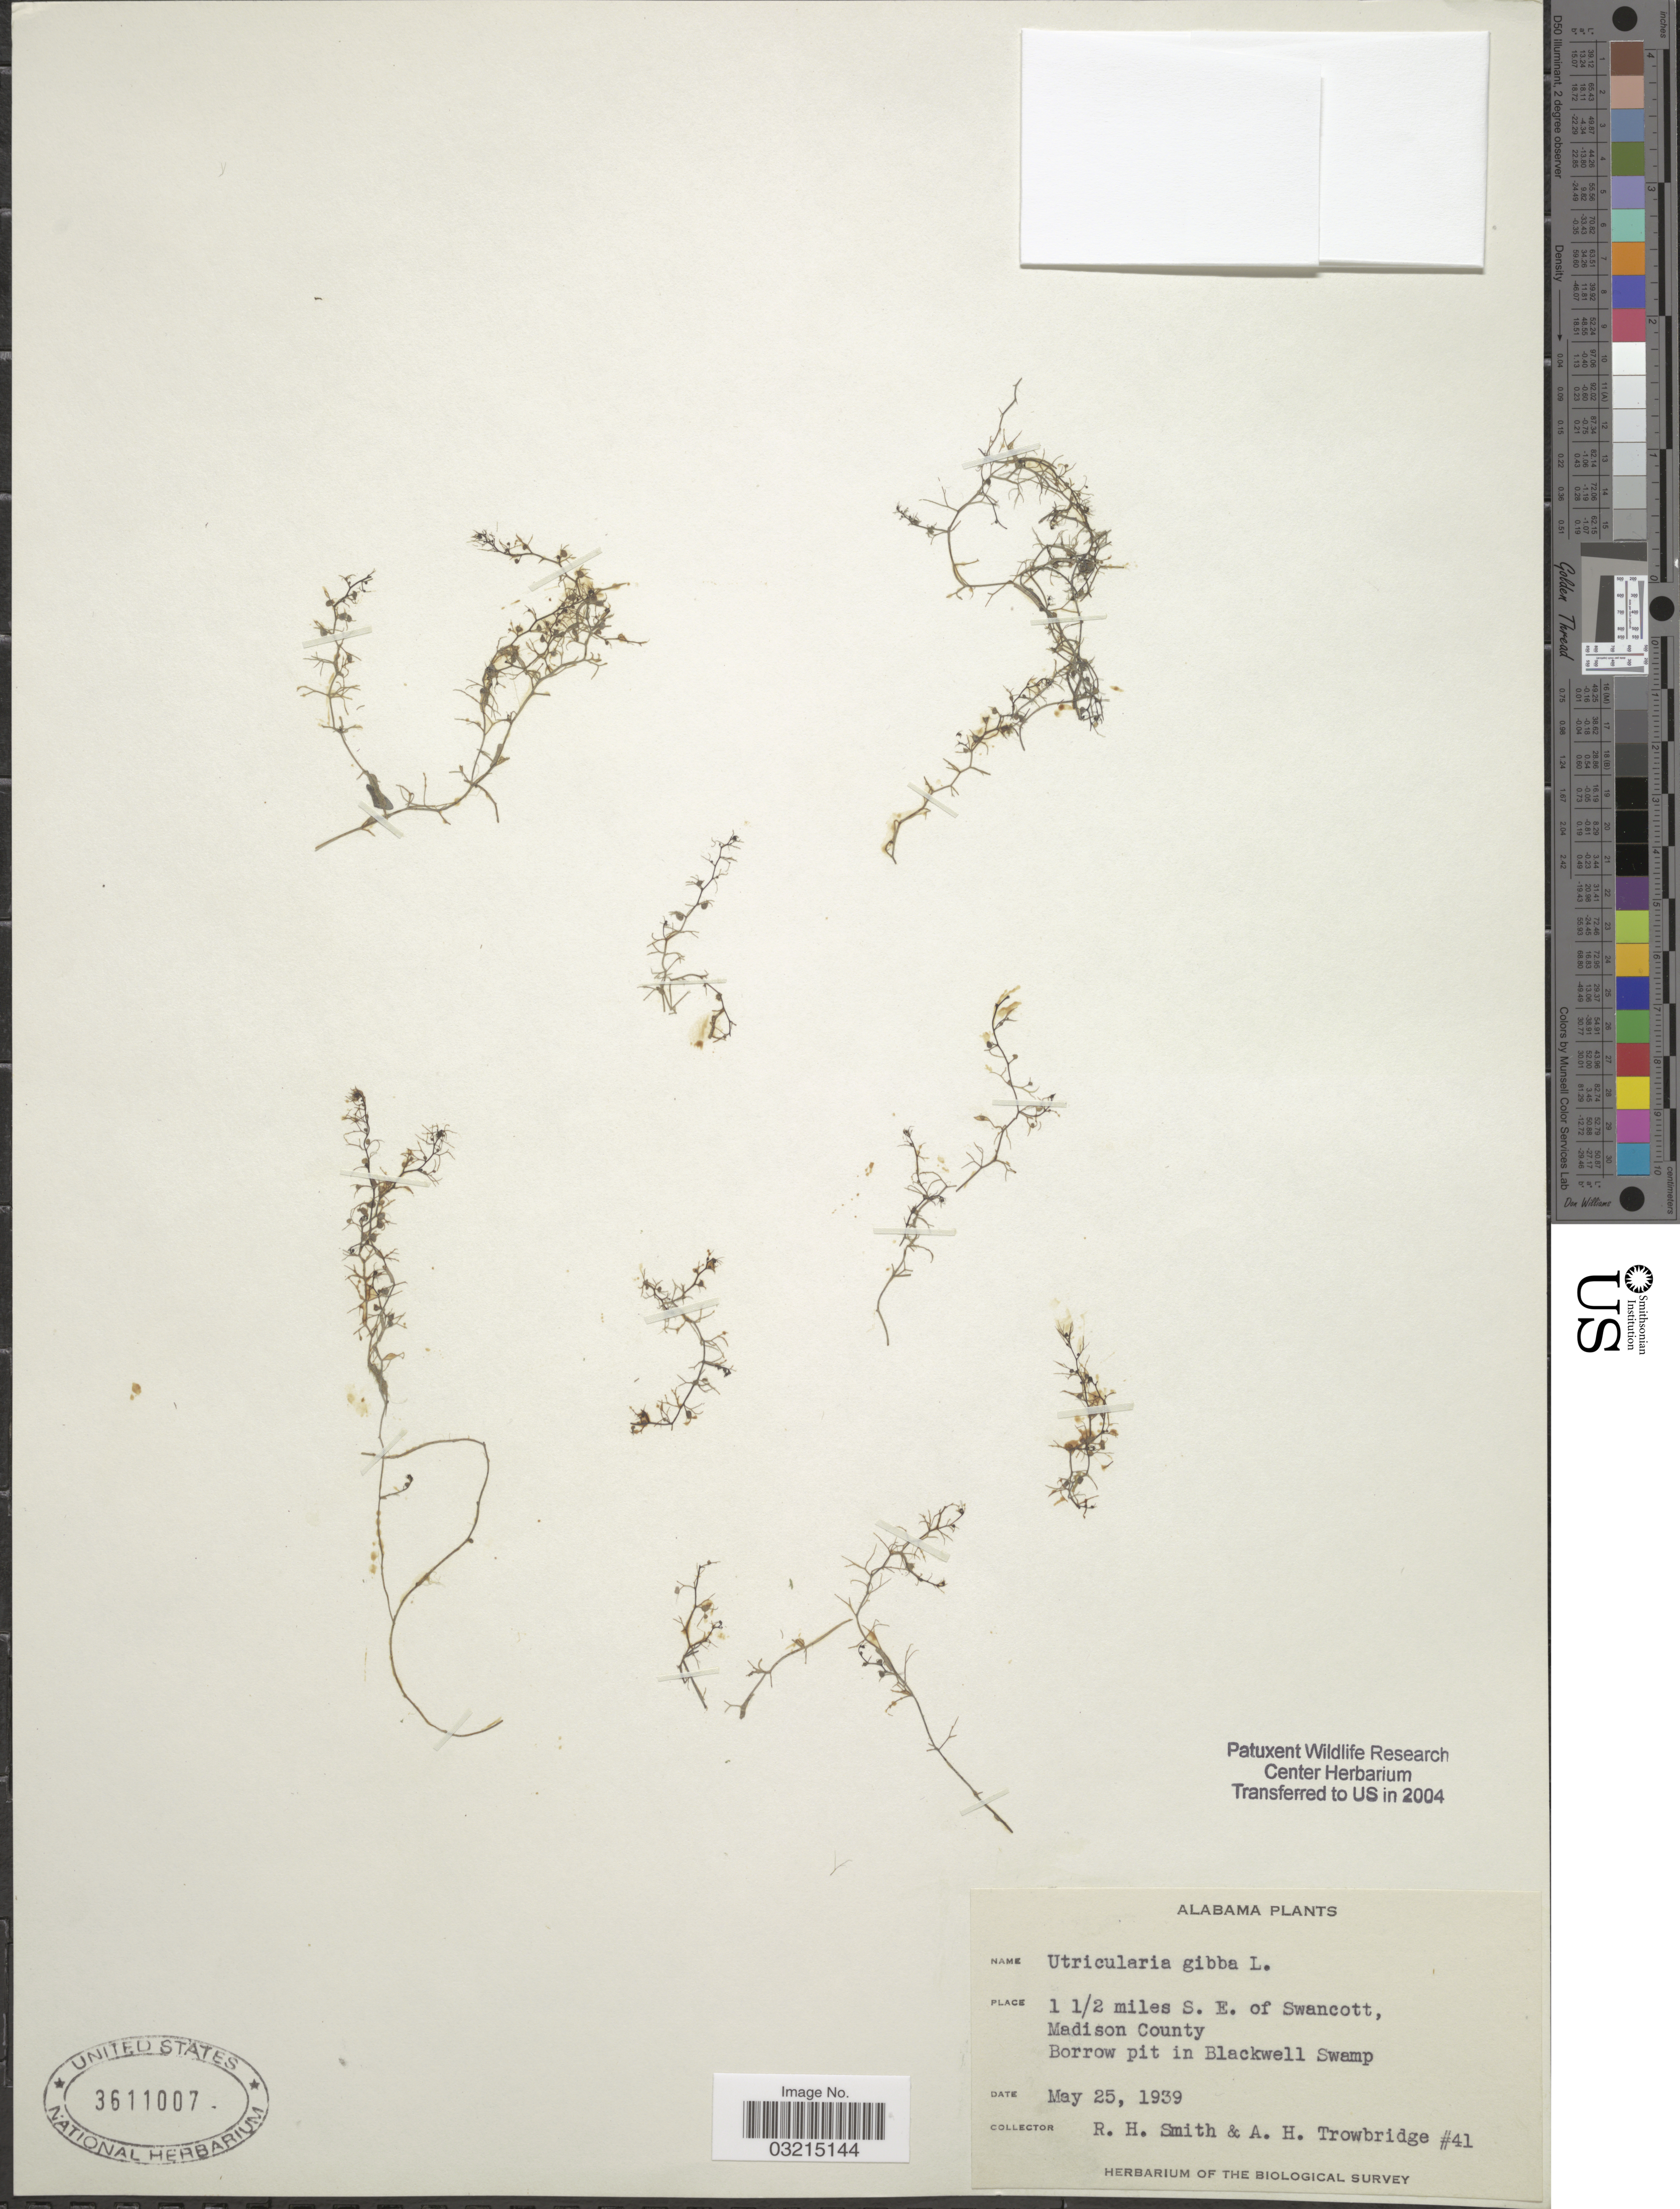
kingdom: Plantae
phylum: Tracheophyta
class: Magnoliopsida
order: Lamiales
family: Lentibulariaceae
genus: Utricularia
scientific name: Utricularia gibba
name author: L.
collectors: R. H. Smith & A. H. Trowbridge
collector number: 41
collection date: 1939-05-25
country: United States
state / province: Alabama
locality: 1 1/2 miles S. E. of Swancott, Madison County. Borrow pit in Blackwell Swamp.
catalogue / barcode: US 3611007